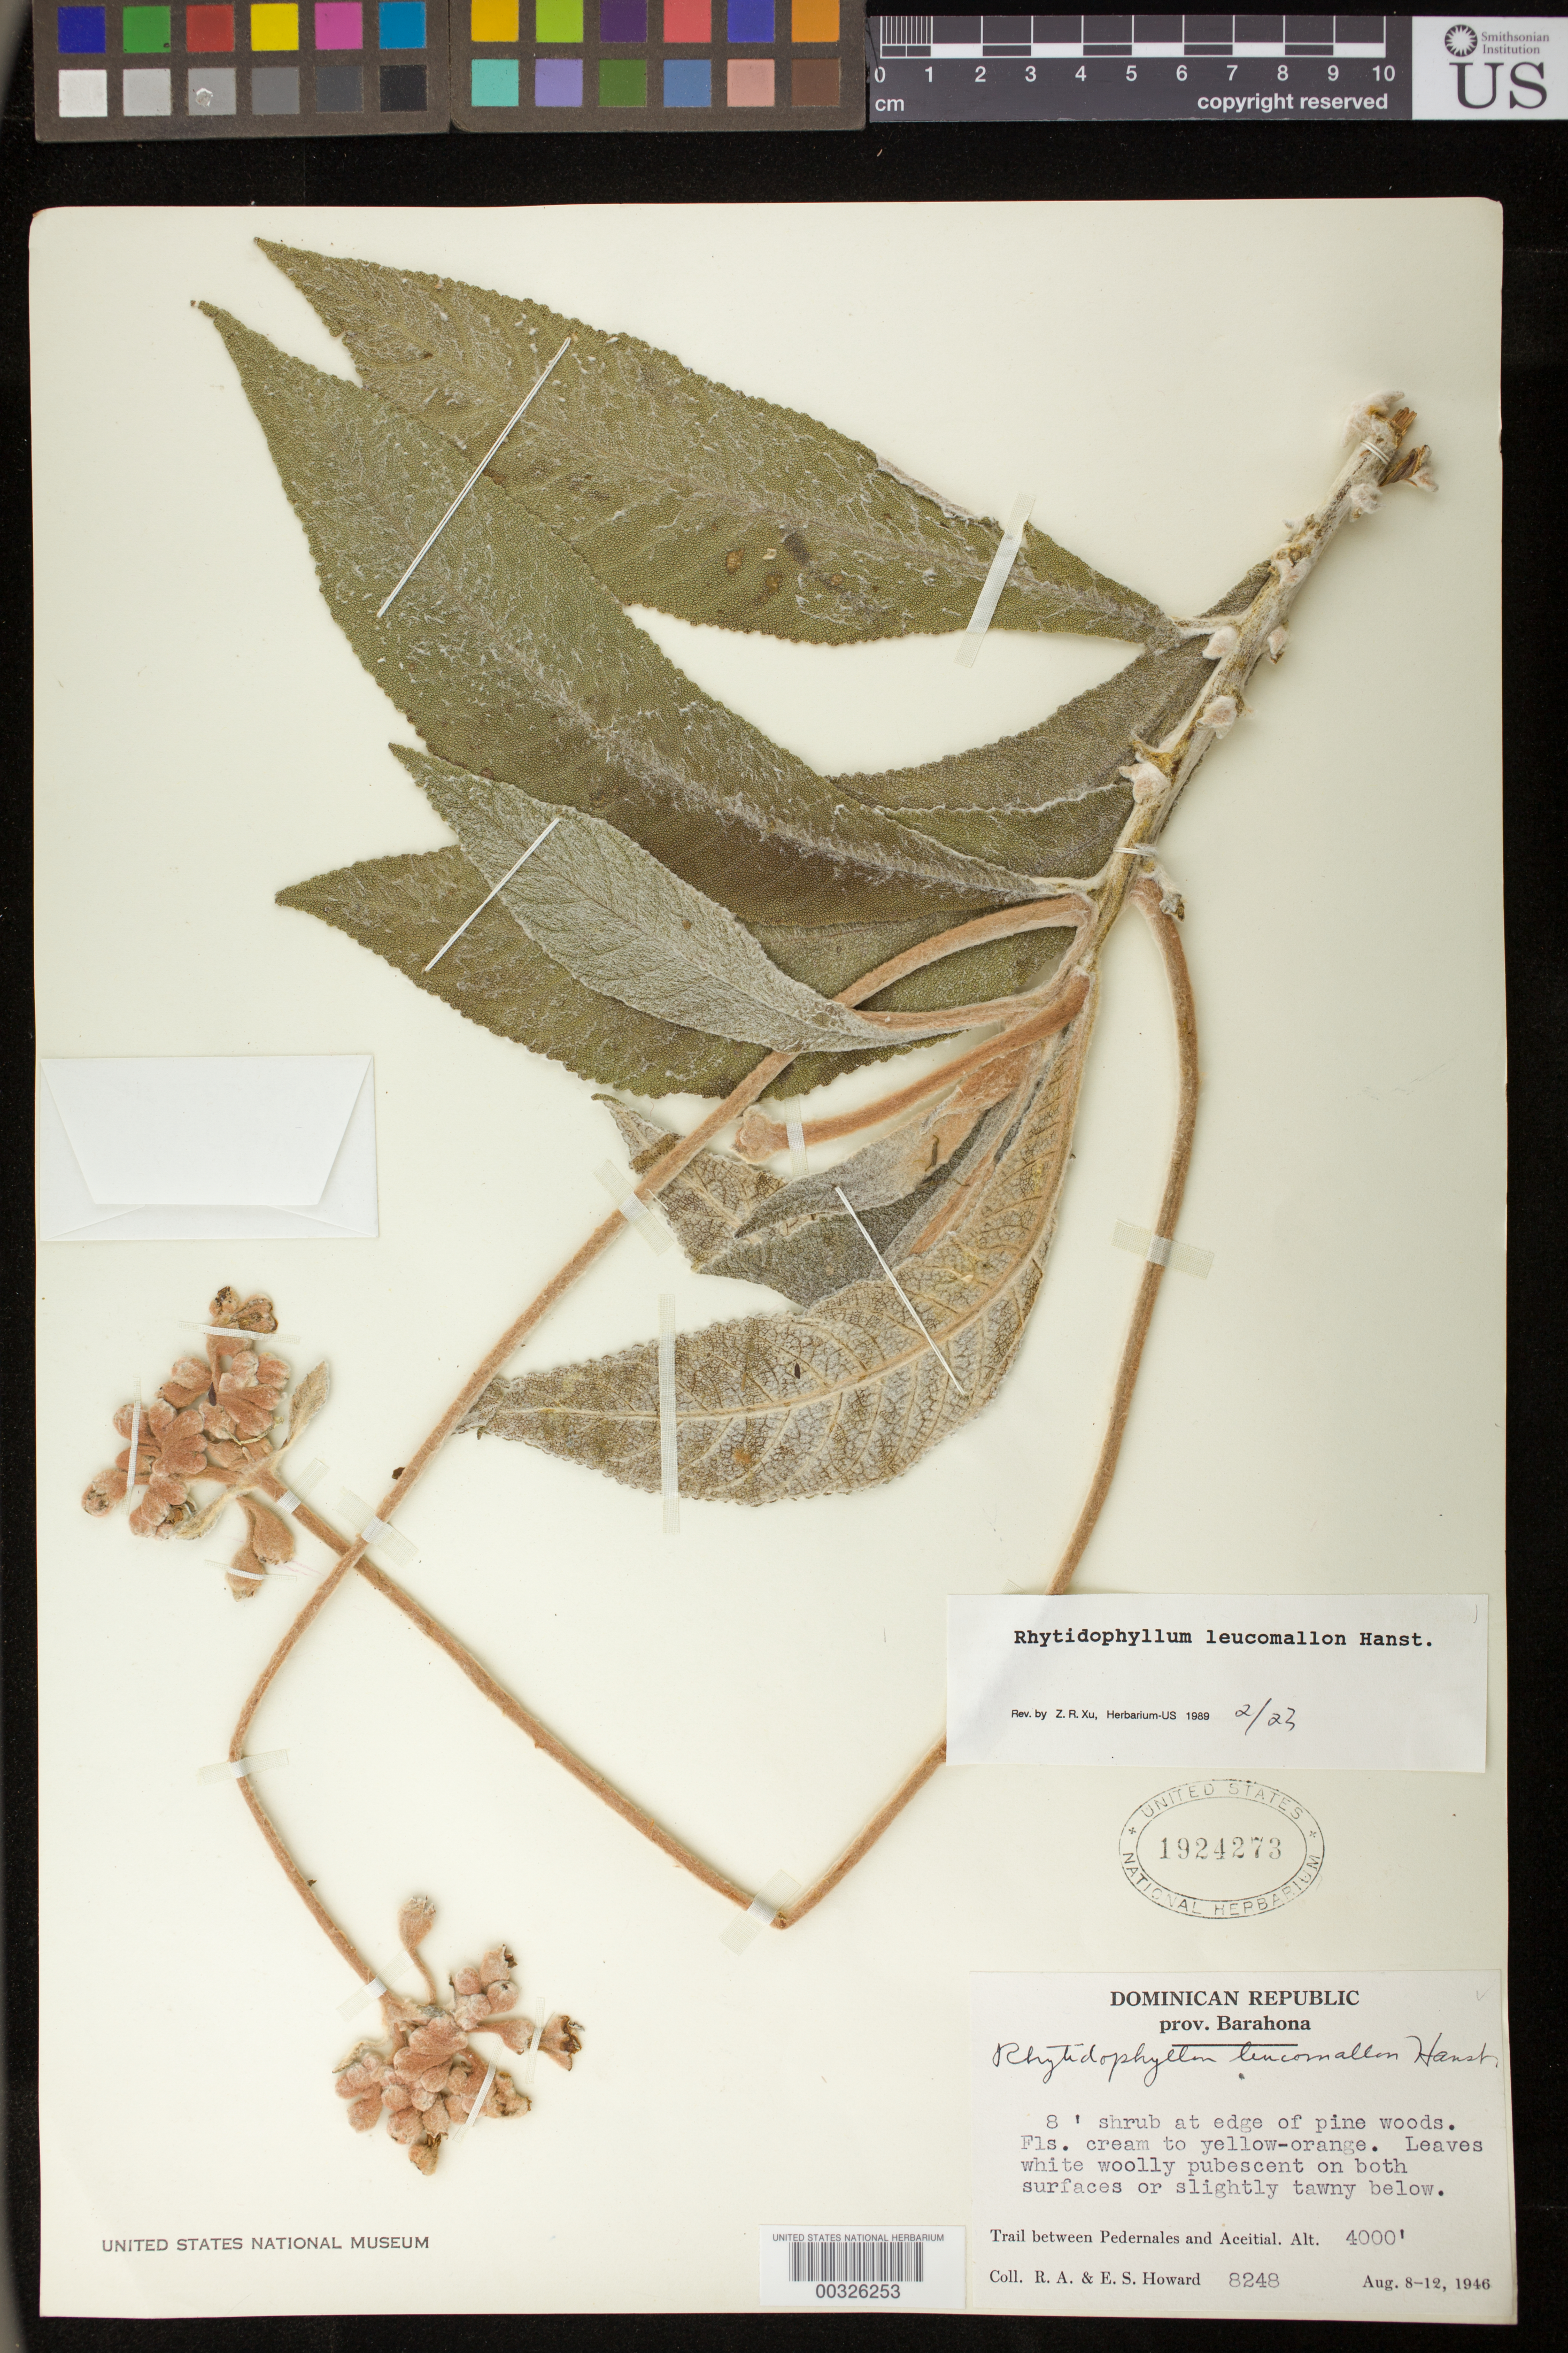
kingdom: Plantae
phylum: Tracheophyta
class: Magnoliopsida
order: Lamiales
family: Gesneriaceae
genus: Rhytidophyllum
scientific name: Rhytidophyllum leucomallon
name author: Hanst.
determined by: Skog, Laurence E.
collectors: R. A. Howard & E. S. Howard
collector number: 8248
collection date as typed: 8-12 Aug 1946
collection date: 1946-08-08/1946-08-12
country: Dominican Republic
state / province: Barahona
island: Hispaniola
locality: Trail between Pedernales and Aceitial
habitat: At edge of pine woods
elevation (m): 1219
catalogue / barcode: US 1924273